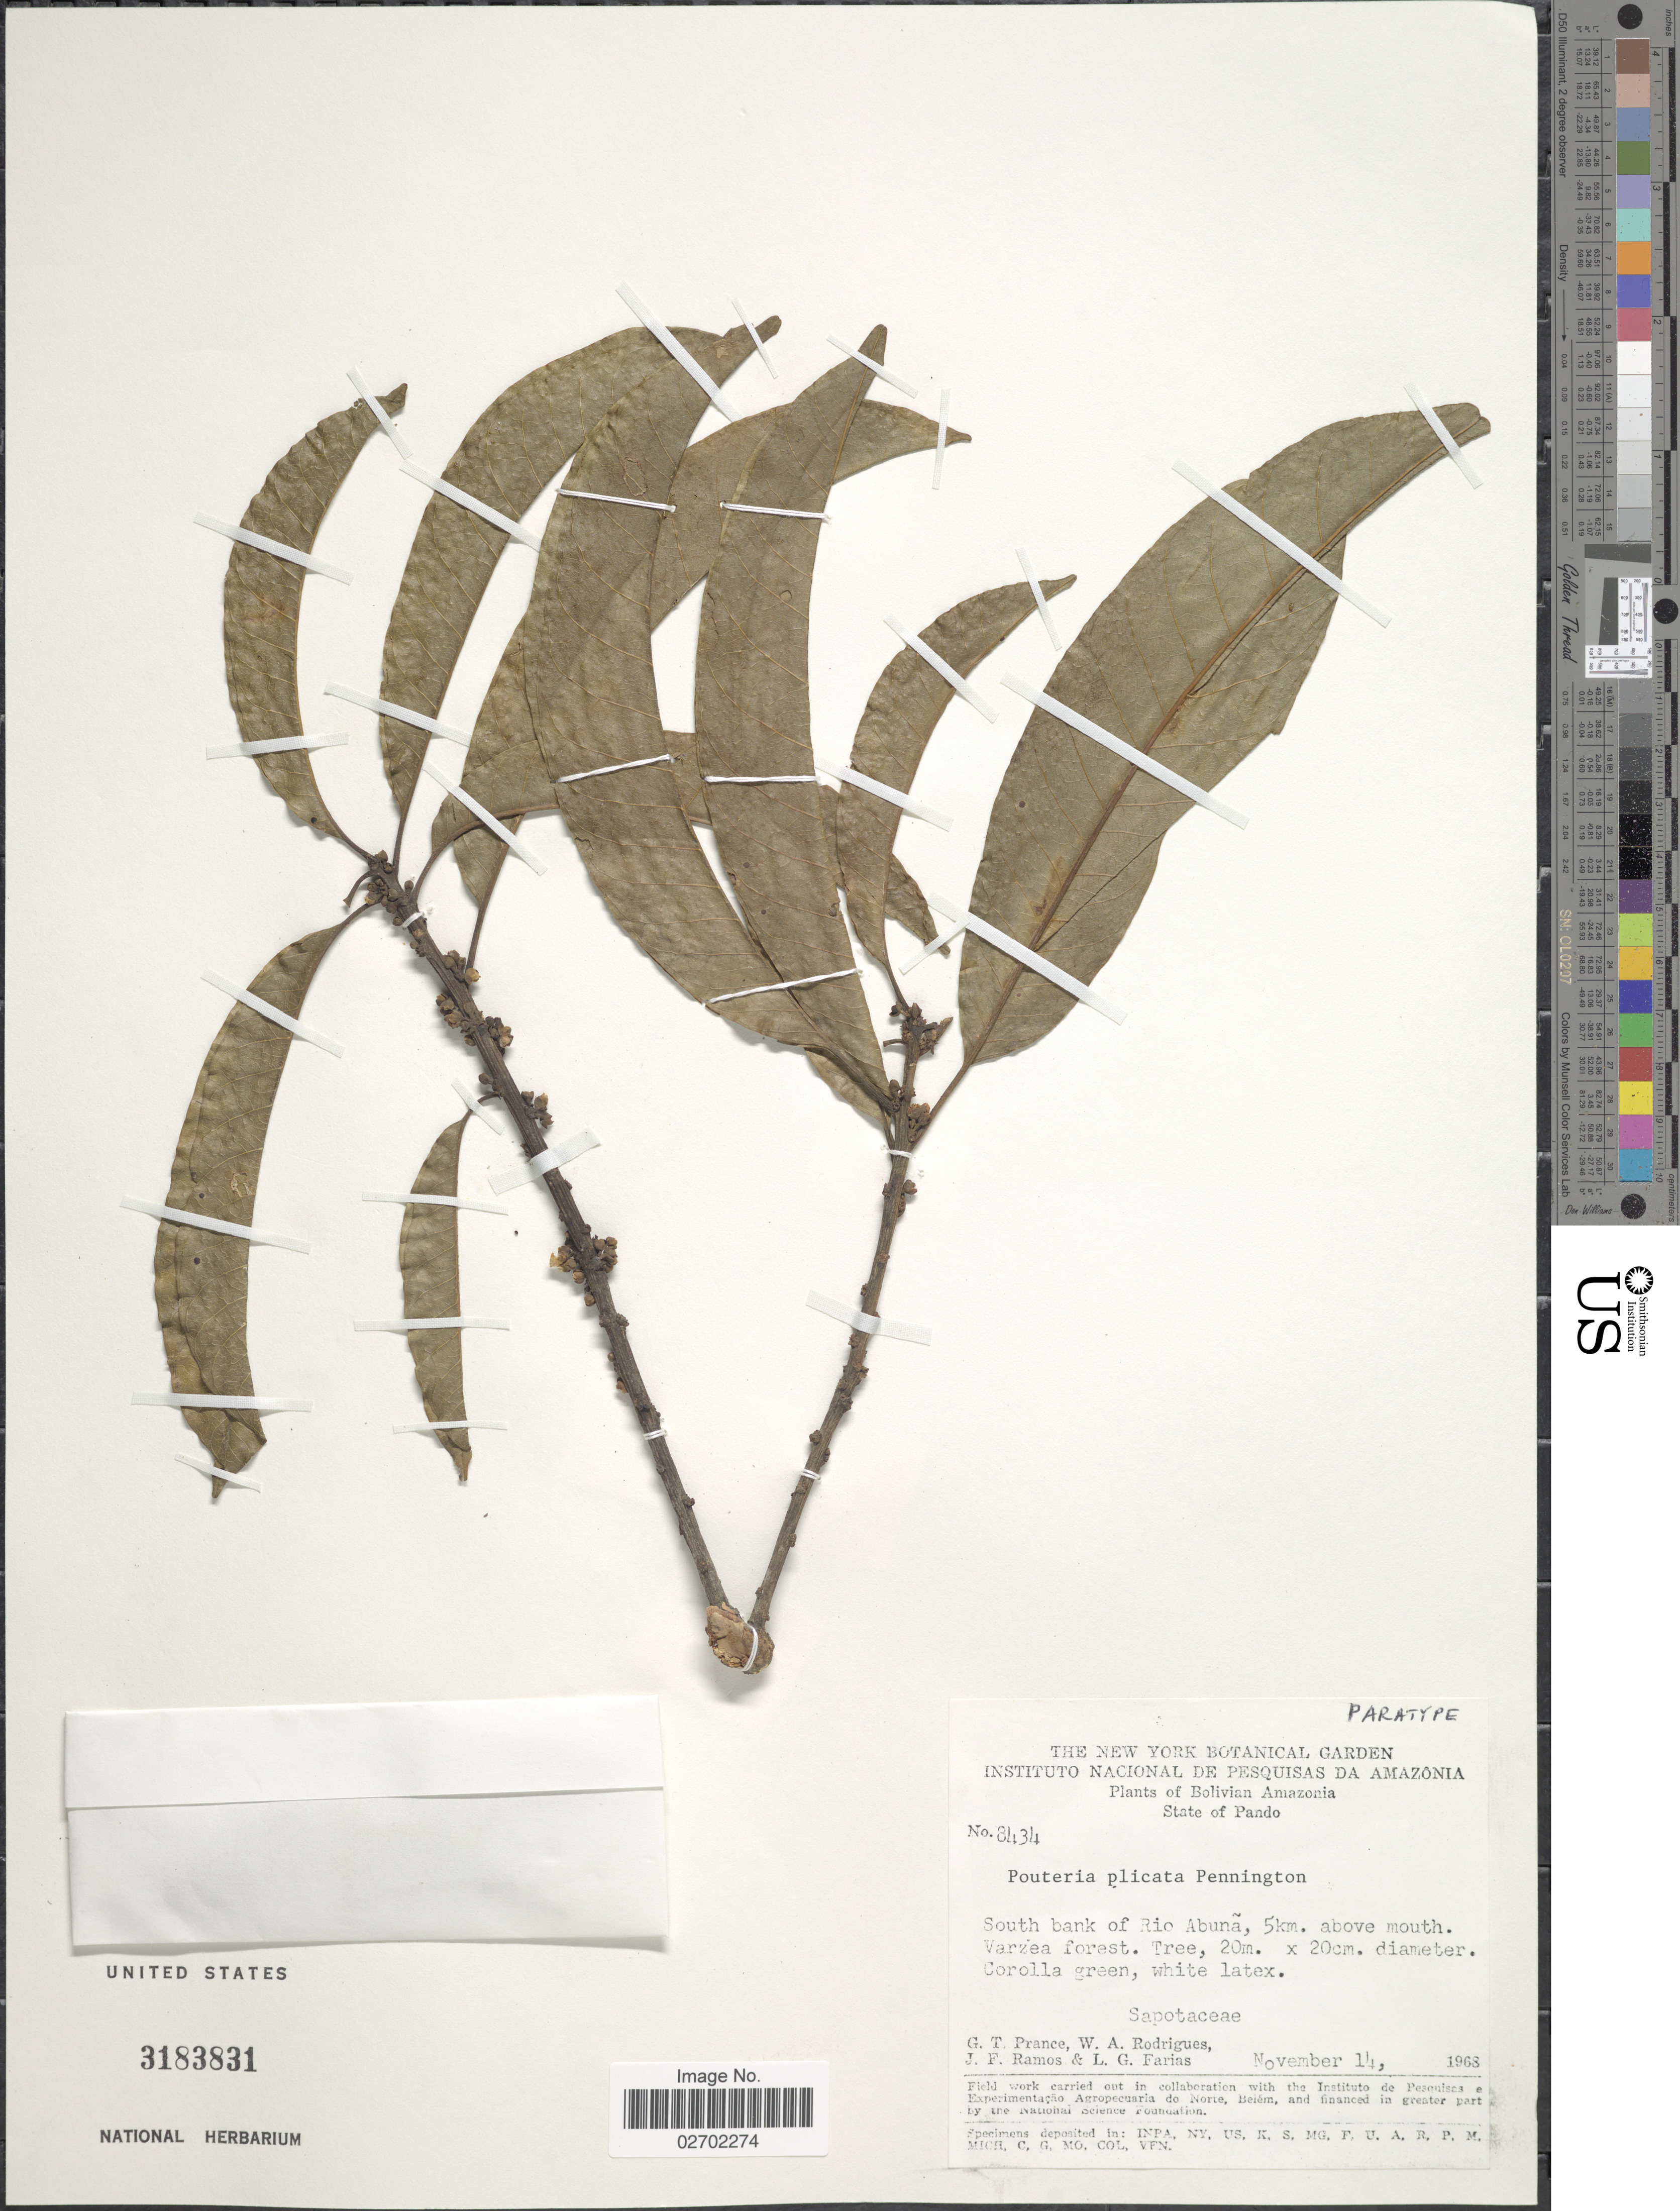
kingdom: Plantae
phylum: Tracheophyta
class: Magnoliopsida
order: Ericales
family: Sapotaceae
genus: Pouteria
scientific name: Pouteria plicata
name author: T.D. Penn.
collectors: G. T. Prance, W. A. Rodrigues, J. F. Ramos & L. G. Farias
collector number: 8434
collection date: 1968-11-14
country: Bolivia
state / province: Pando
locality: Bolivian Amazonia, South bank of Rio Abuña, 5km above mouth Varzea forest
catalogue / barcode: US 3183831